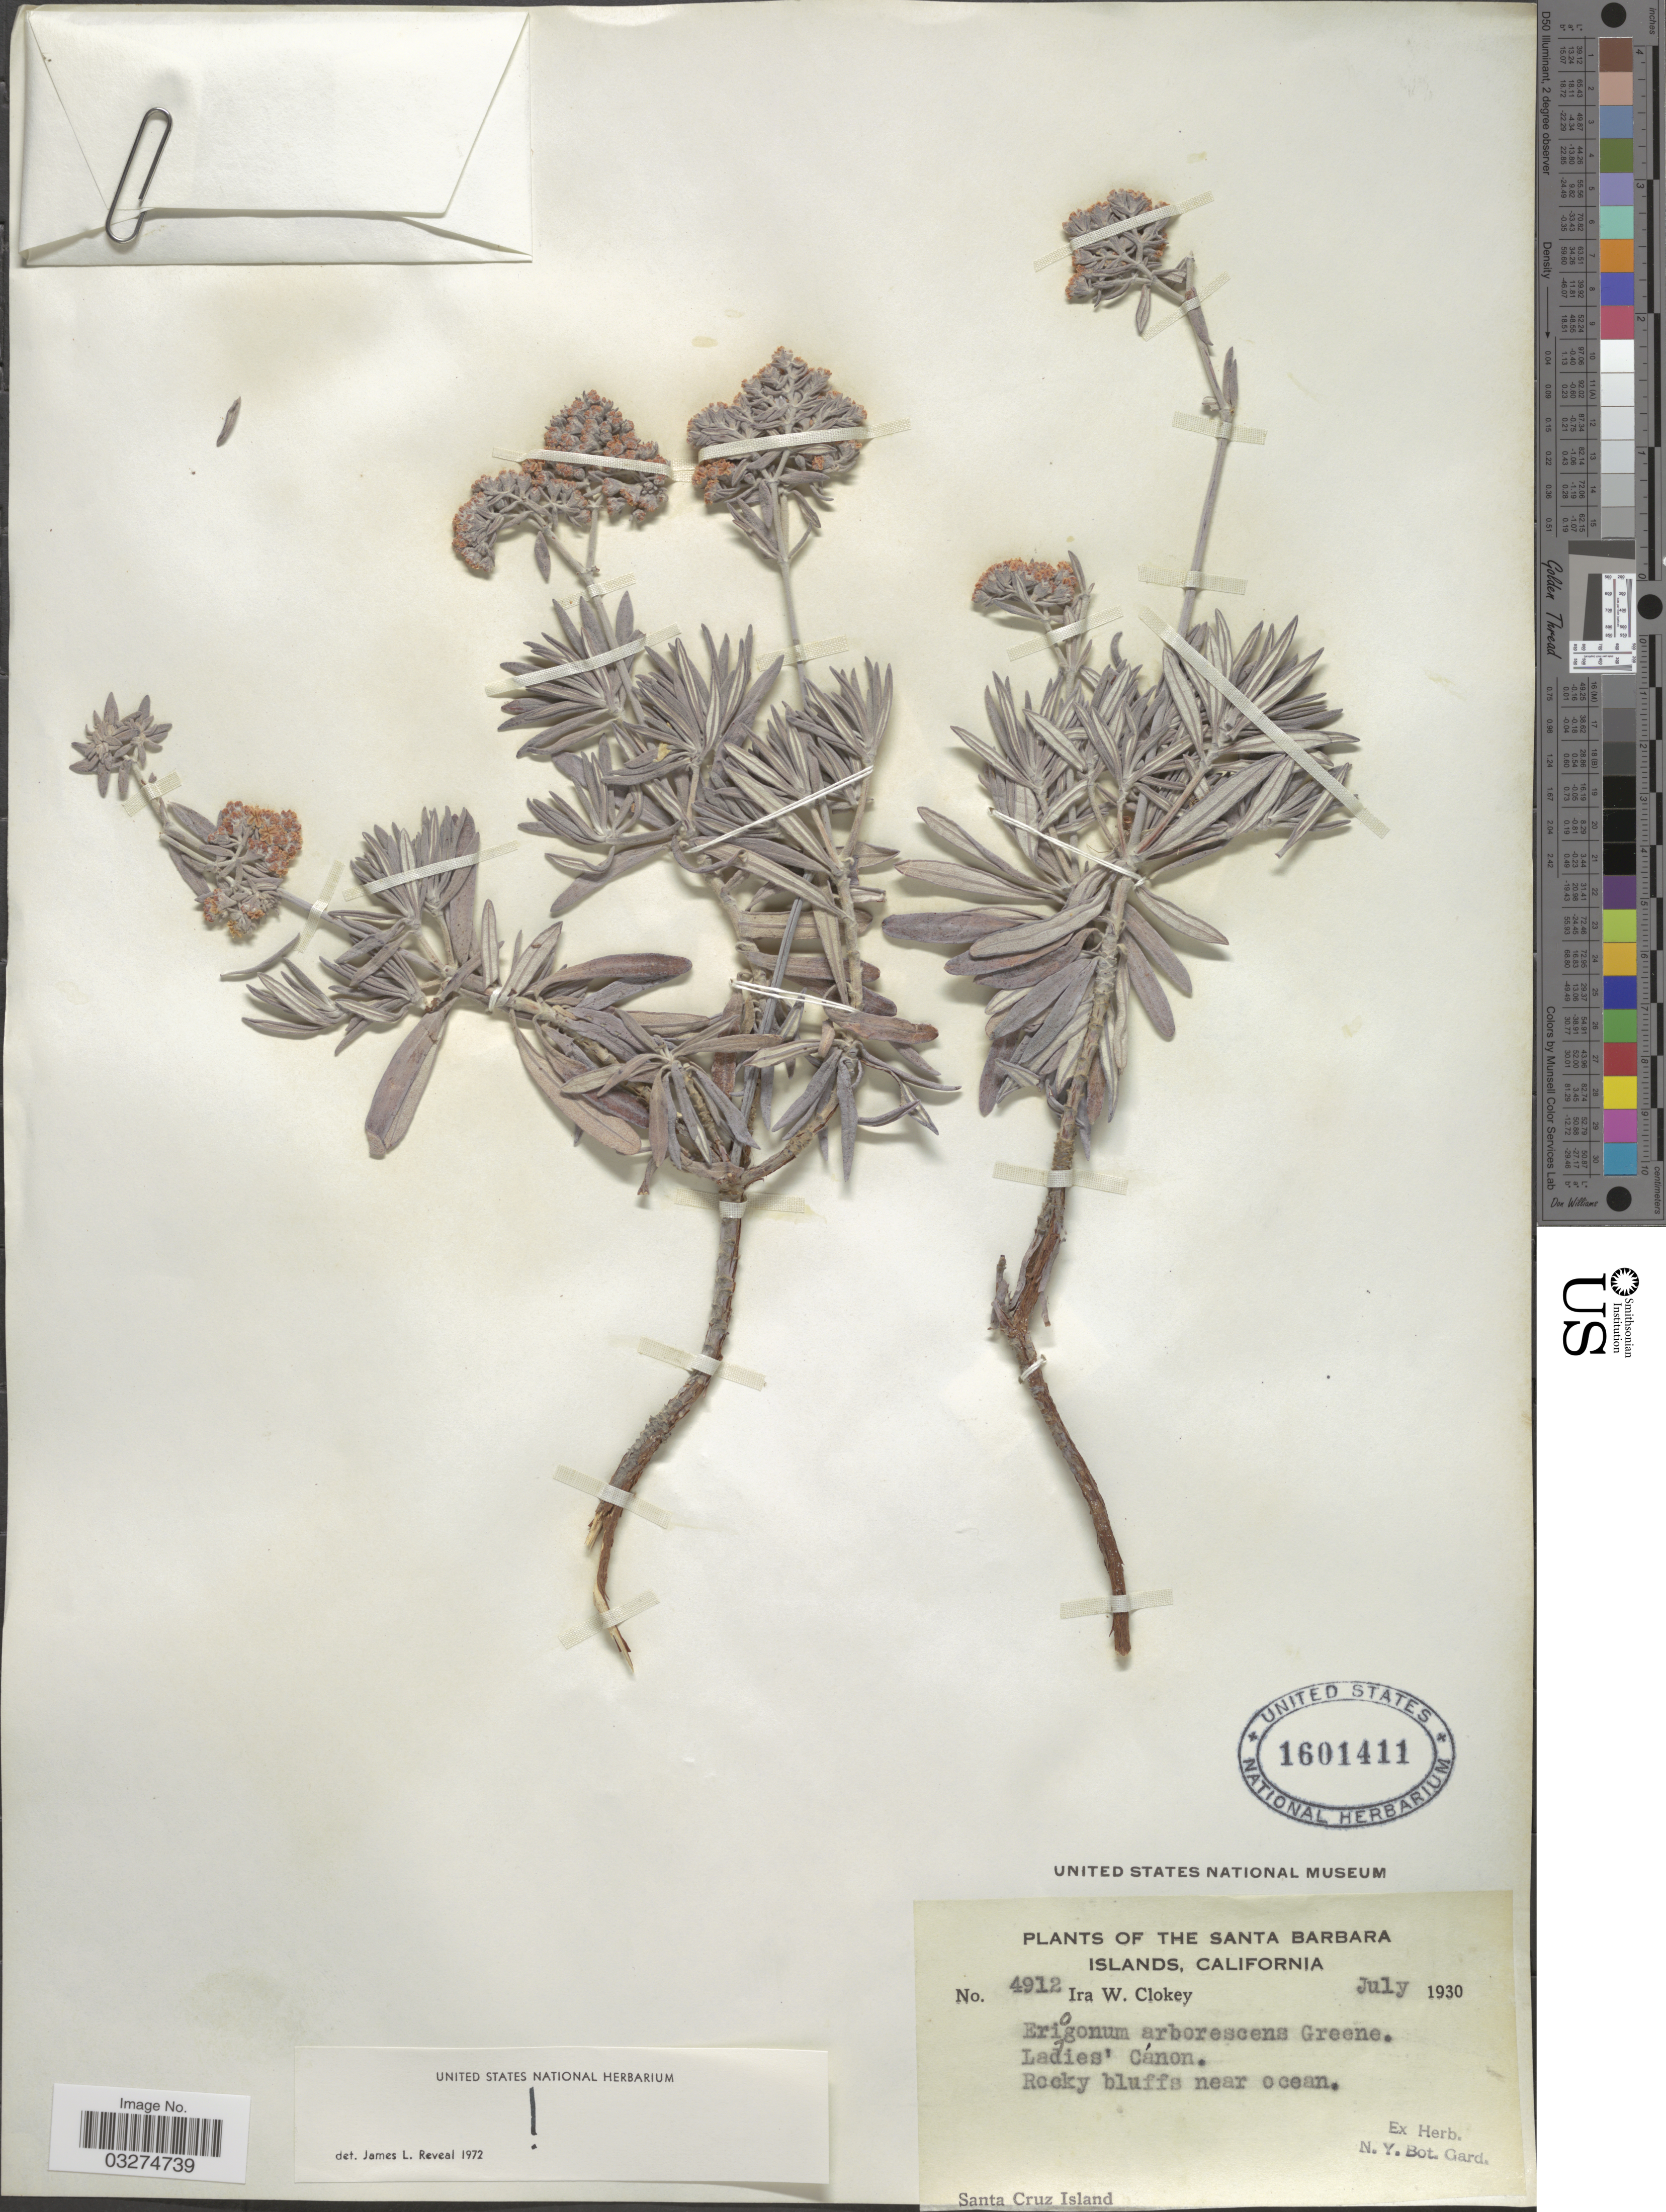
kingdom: Plantae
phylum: Tracheophyta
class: Magnoliopsida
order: Caryophyllales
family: Polygonaceae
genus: Eriogonum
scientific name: Eriogonum arborescens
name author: Greene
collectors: I. W. Clokey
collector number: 4912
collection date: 1930-07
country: United States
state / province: California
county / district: Santa Barbara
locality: The Santa Barbara Islands. Ladies' Canon. Santa Cruz Island.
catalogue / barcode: US 1601411